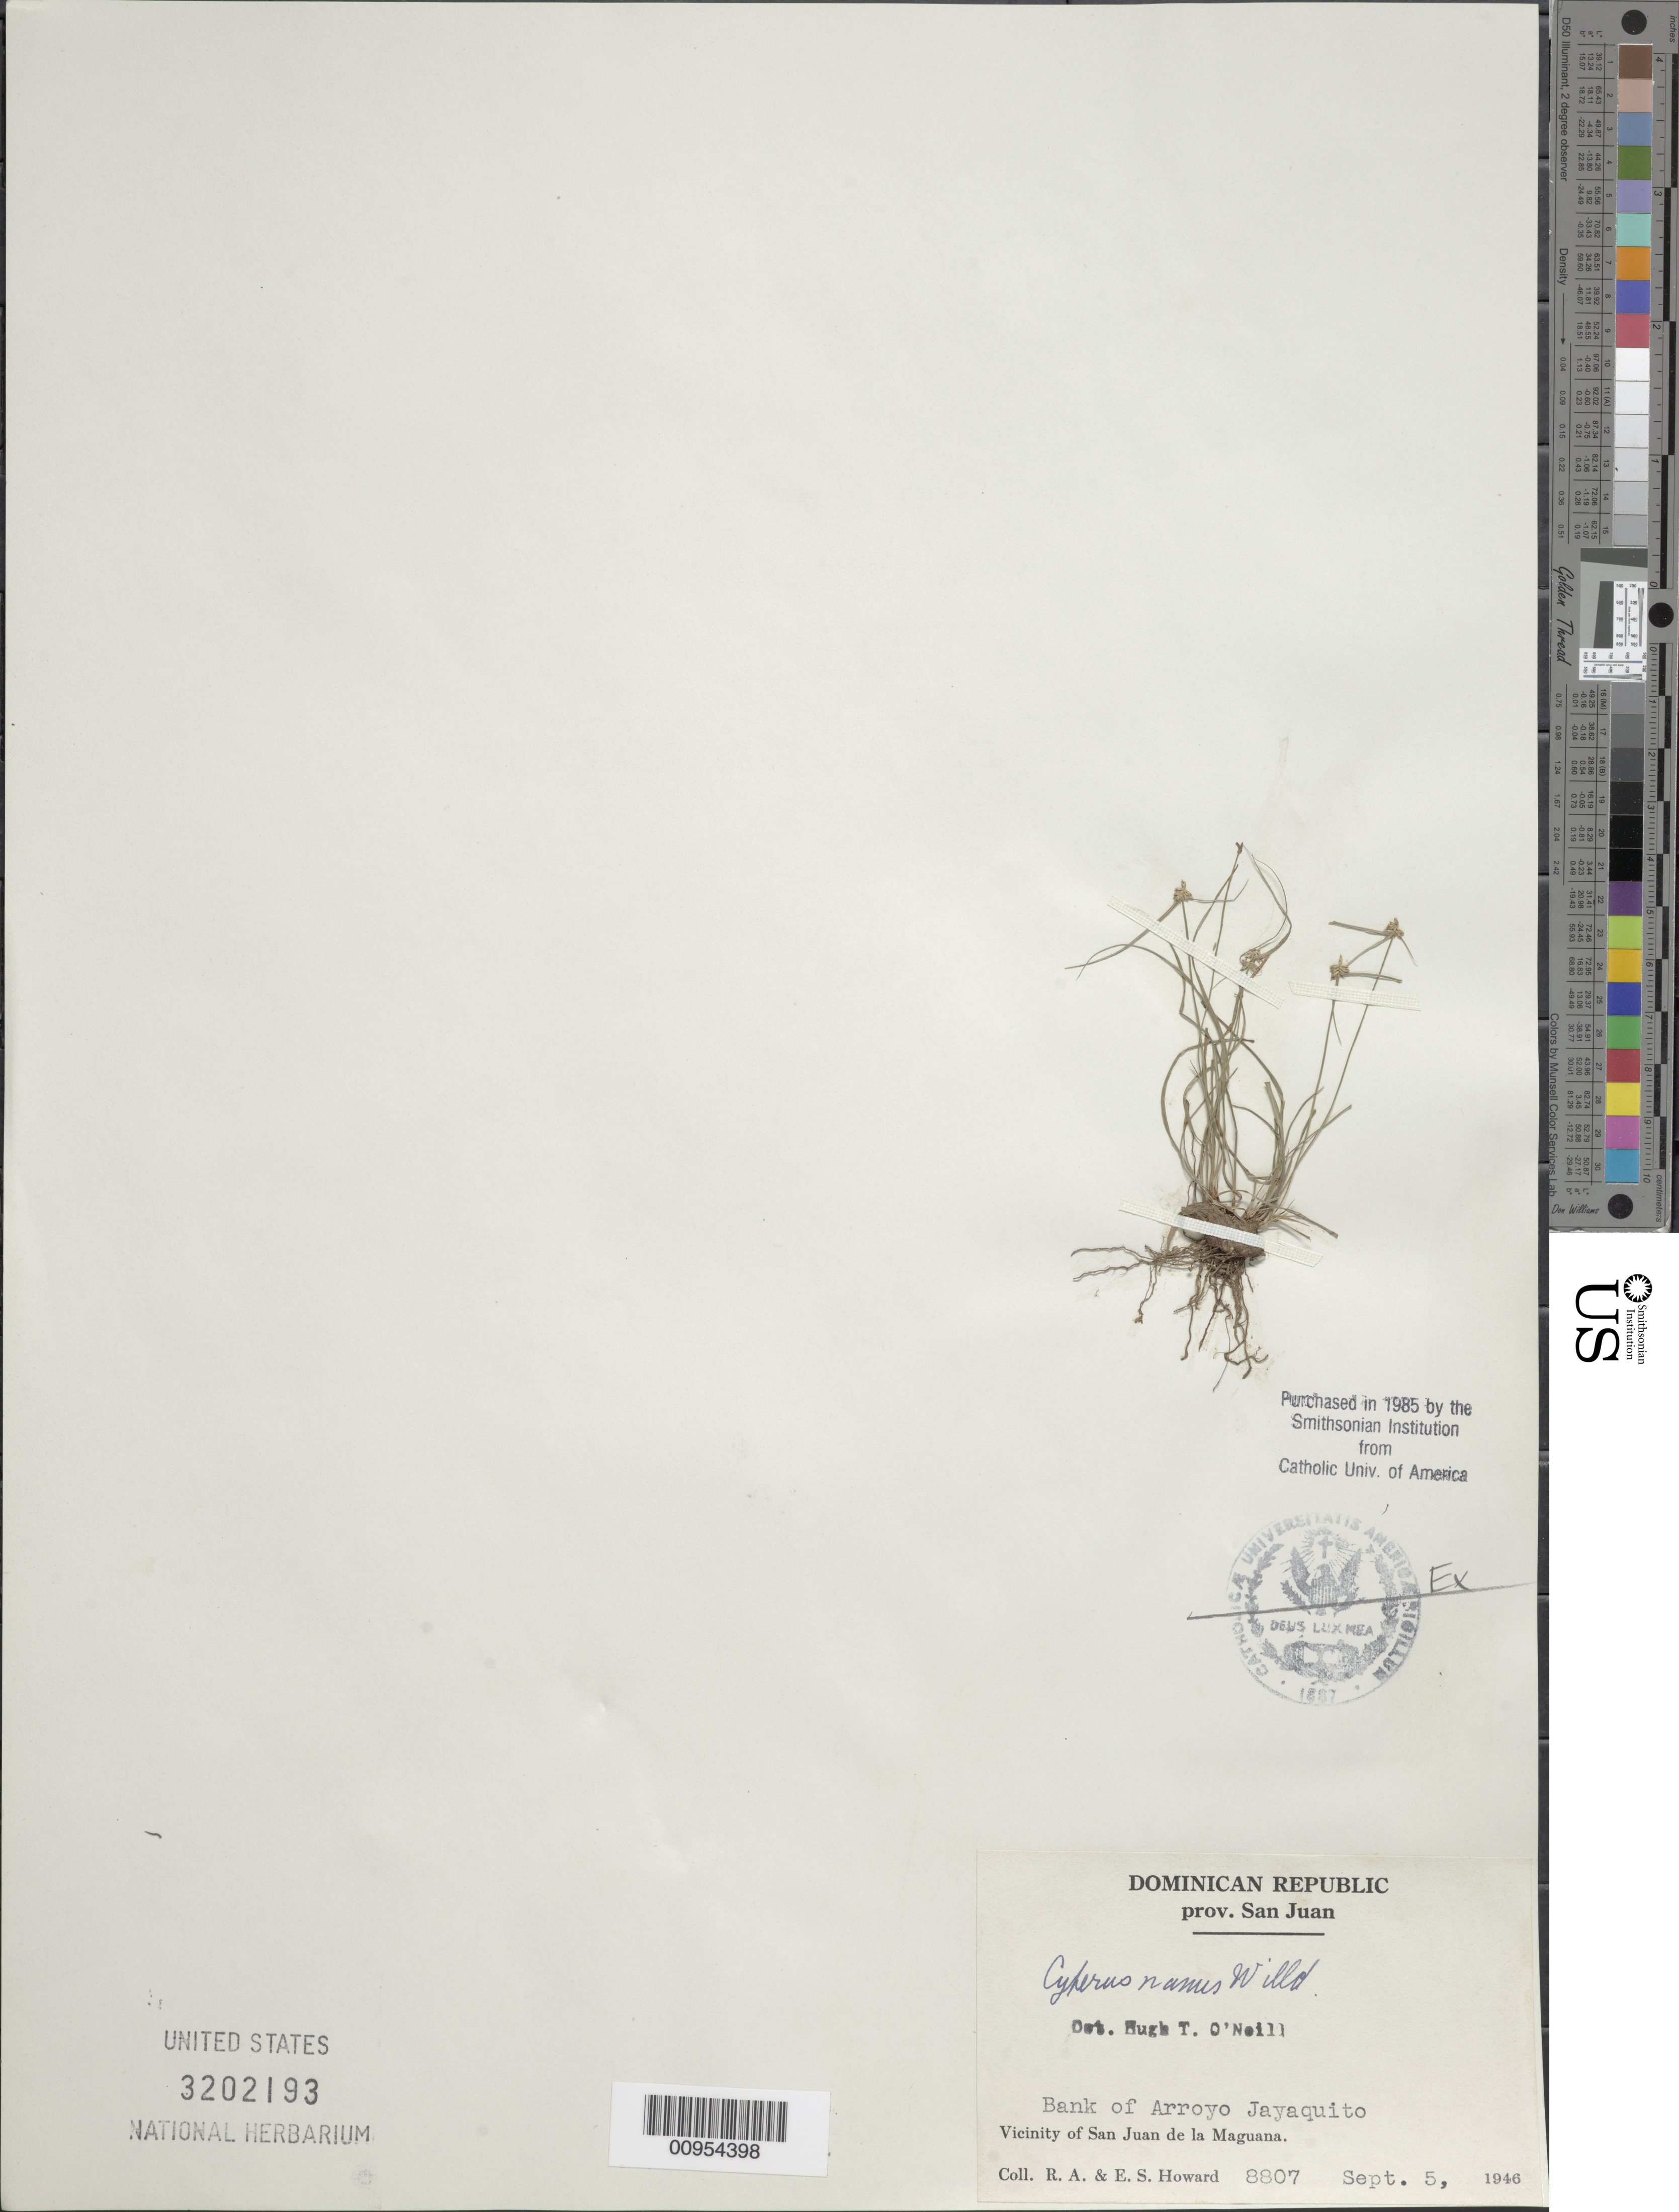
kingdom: Plantae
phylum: Tracheophyta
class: Liliopsida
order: Poales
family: Cyperaceae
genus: Cyperus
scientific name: Cyperus nanus var. nanus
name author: Willd.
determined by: O'Neill, Hugh T.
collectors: R. A. Howard & E. S. Howard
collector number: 8807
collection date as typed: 05 Sep 1946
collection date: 1946-09-05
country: Dominican Republic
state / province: El Seibo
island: Hispaniola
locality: Vicinity of San Juan de la Maguana, bank of Arroyo Jayaquito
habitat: Bank of arroyo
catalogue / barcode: US 3202193